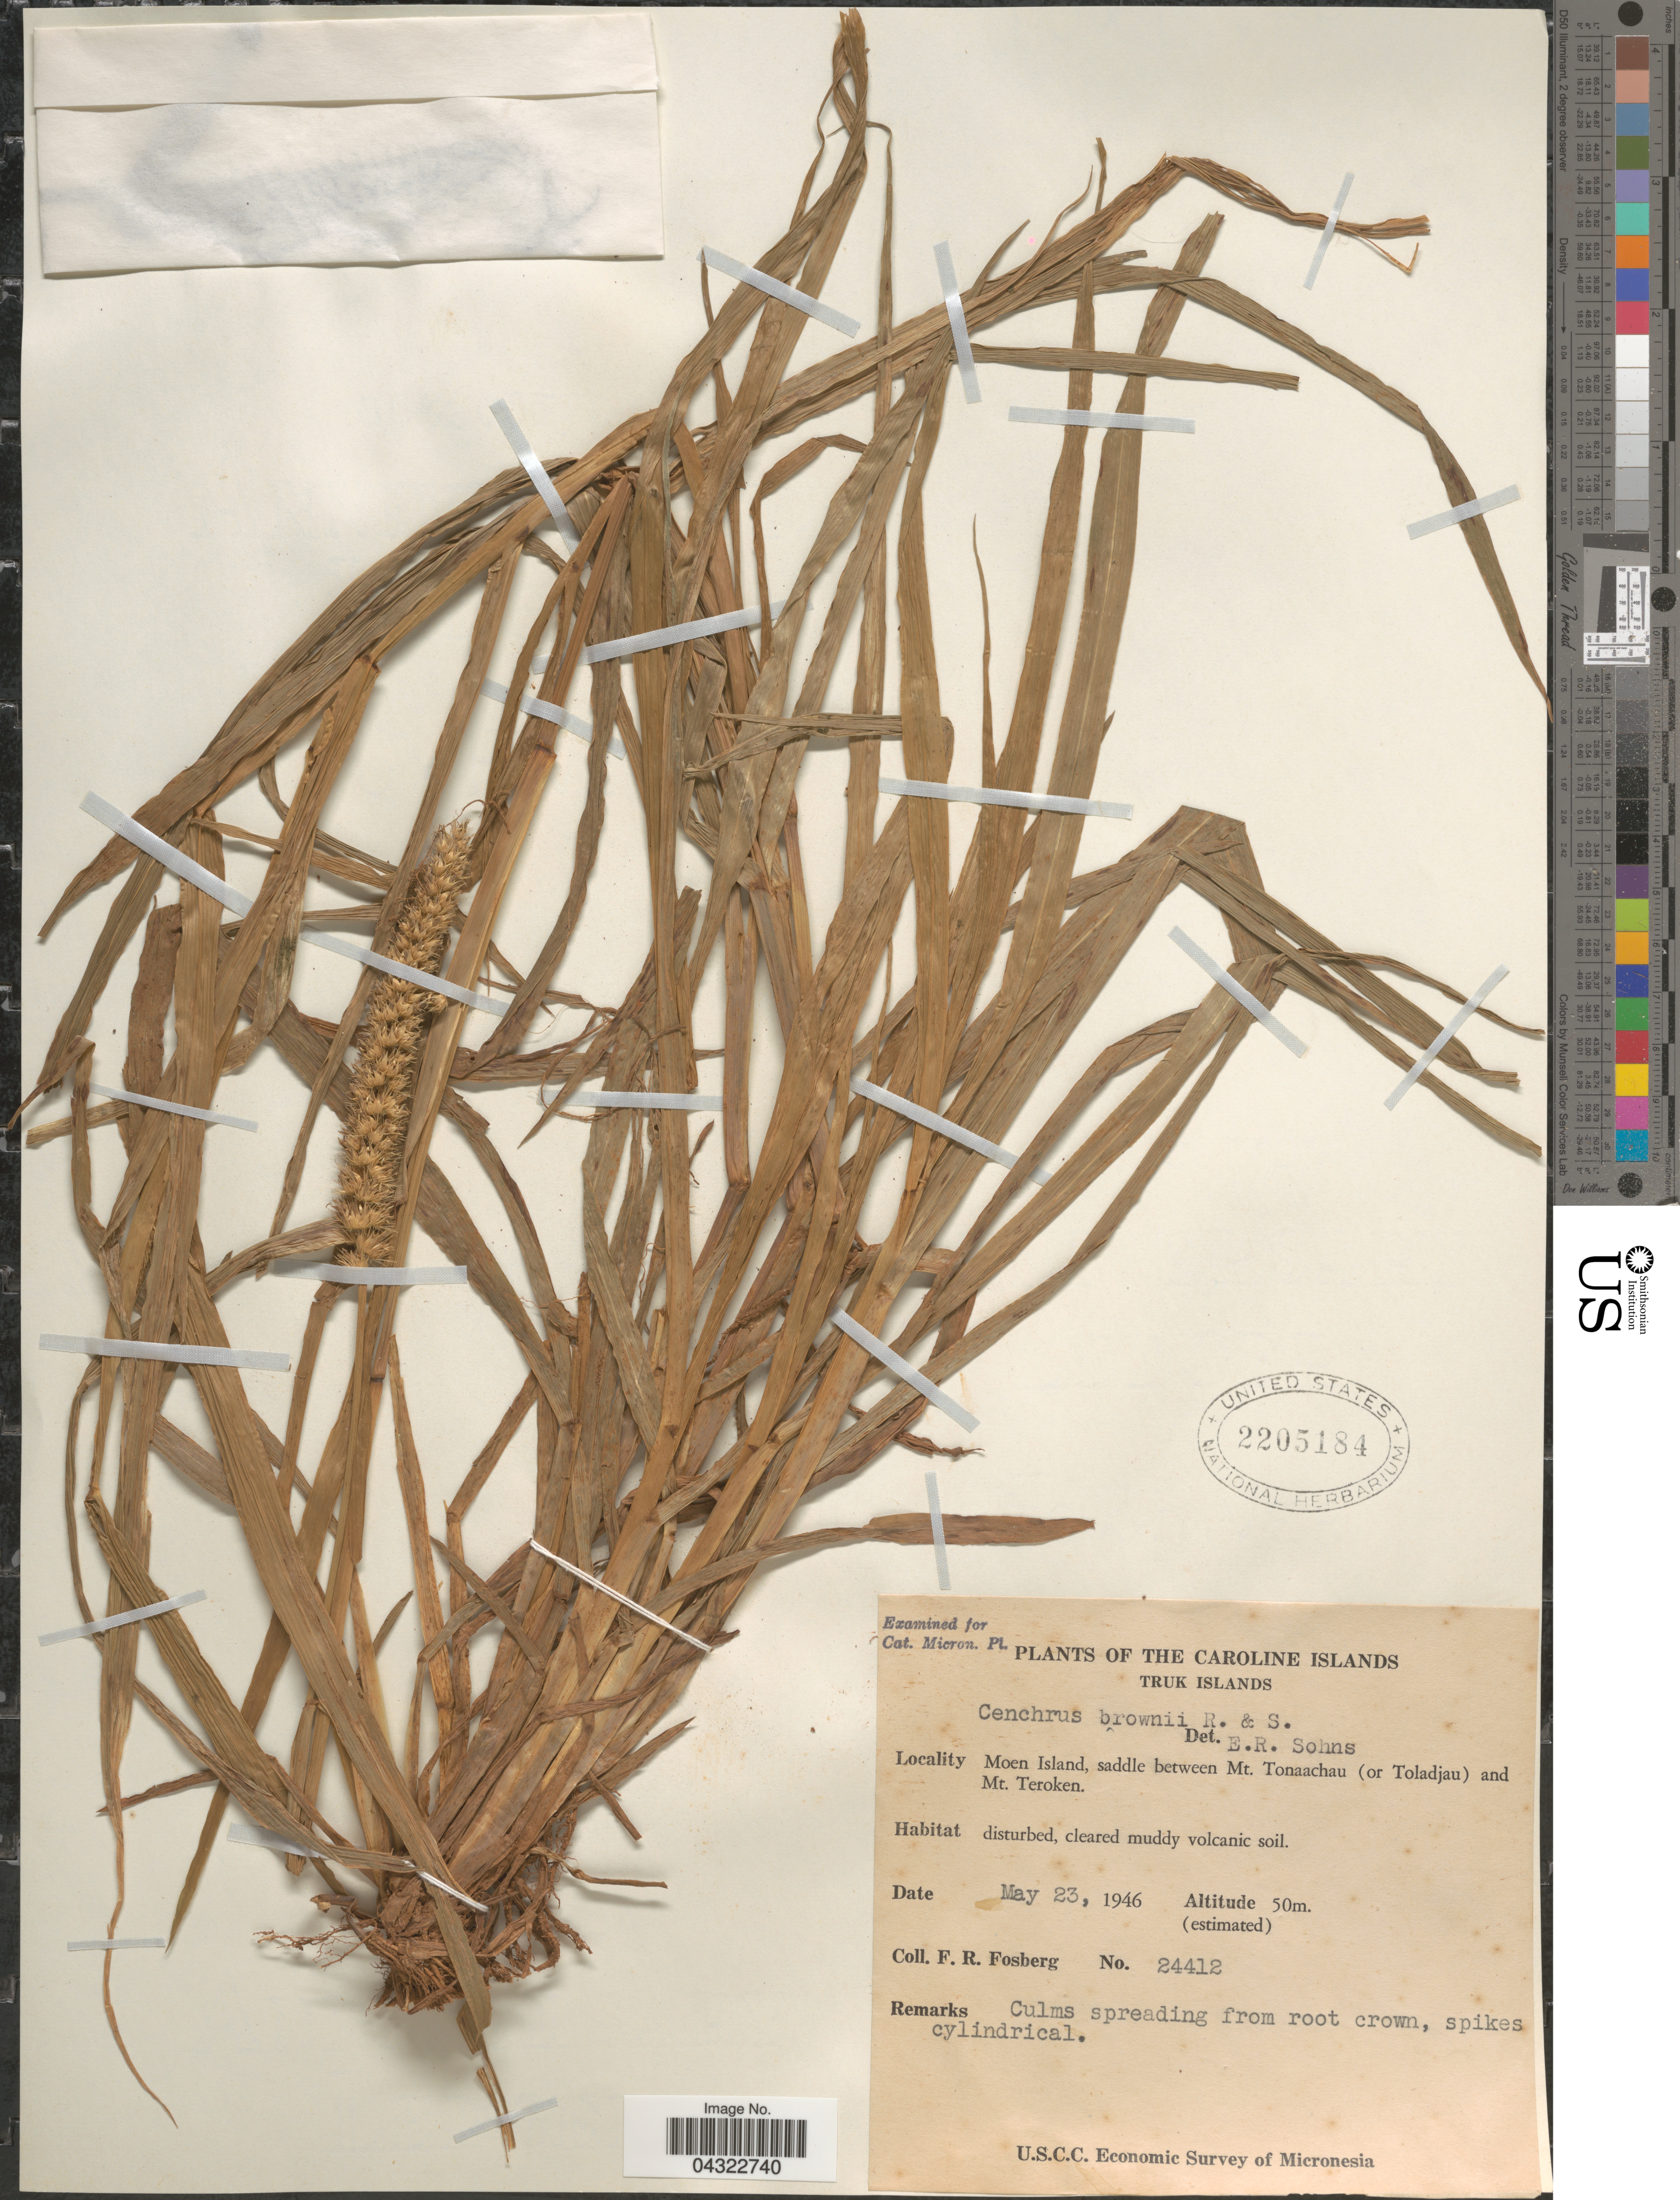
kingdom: Plantae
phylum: Tracheophyta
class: Liliopsida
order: Poales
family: Poaceae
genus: Cenchrus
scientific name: Cenchrus brownii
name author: Roem. & Schult.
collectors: F. R. Fosberg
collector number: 24412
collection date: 1946-05-23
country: Micronesia, Federated States of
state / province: Truk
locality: The Caroline Islands. Truk Islands. Moen Island, saddle between Mt. Tonaachau (or Toladjau) and Mt. Teroken. U.S.C.C. Economic Survey of Micronesia.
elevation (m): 50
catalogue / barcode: US 2205184